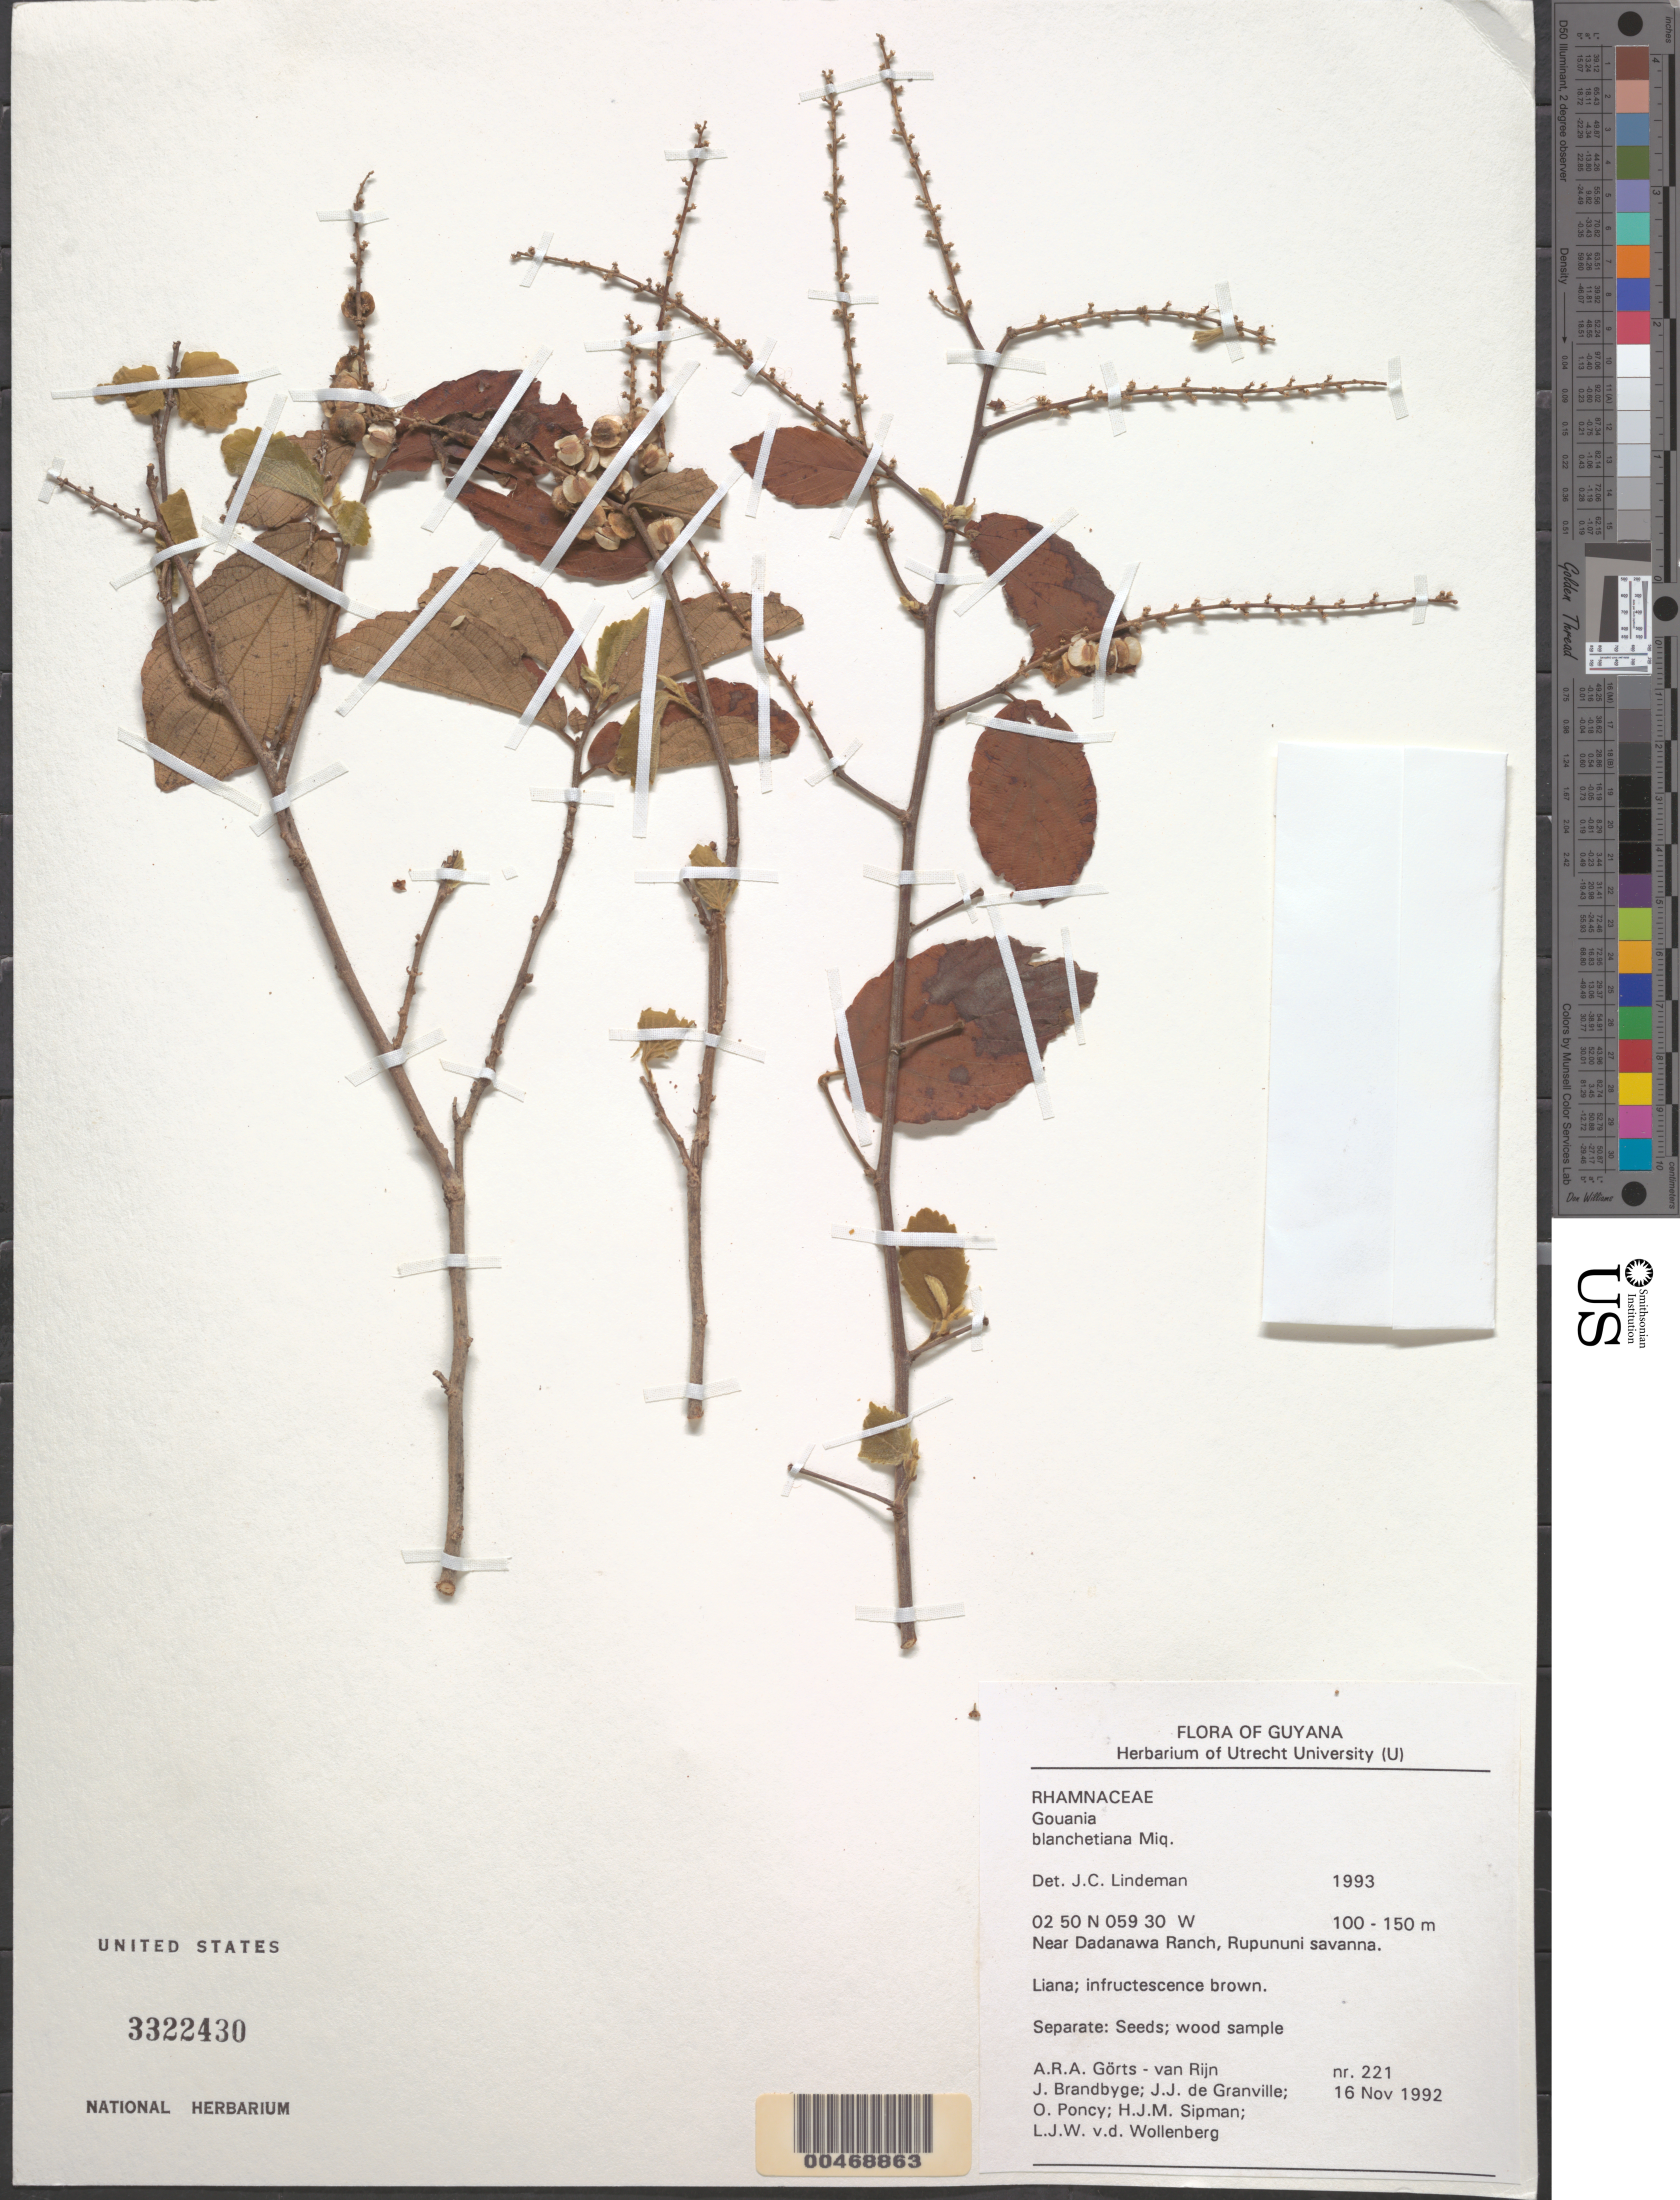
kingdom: Plantae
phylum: Tracheophyta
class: Magnoliopsida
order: Rosales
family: Rhamnaceae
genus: Gouania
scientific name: Gouania velutina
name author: Reissek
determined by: Figueira, Mauricio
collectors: A. .R. A. Görts-van Rijn, J. Brandbyge, J.-J. de Granville, O. Poncy, H. J. M. Sipman & L. van der Wollenberg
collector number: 221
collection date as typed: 16-Nov-92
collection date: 1992-11-16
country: Guyana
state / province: U. Takutu-U. Essequibo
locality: Dadanawa Ranch, S Rupununi Savanna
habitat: Savanna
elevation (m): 100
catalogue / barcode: US 3322430